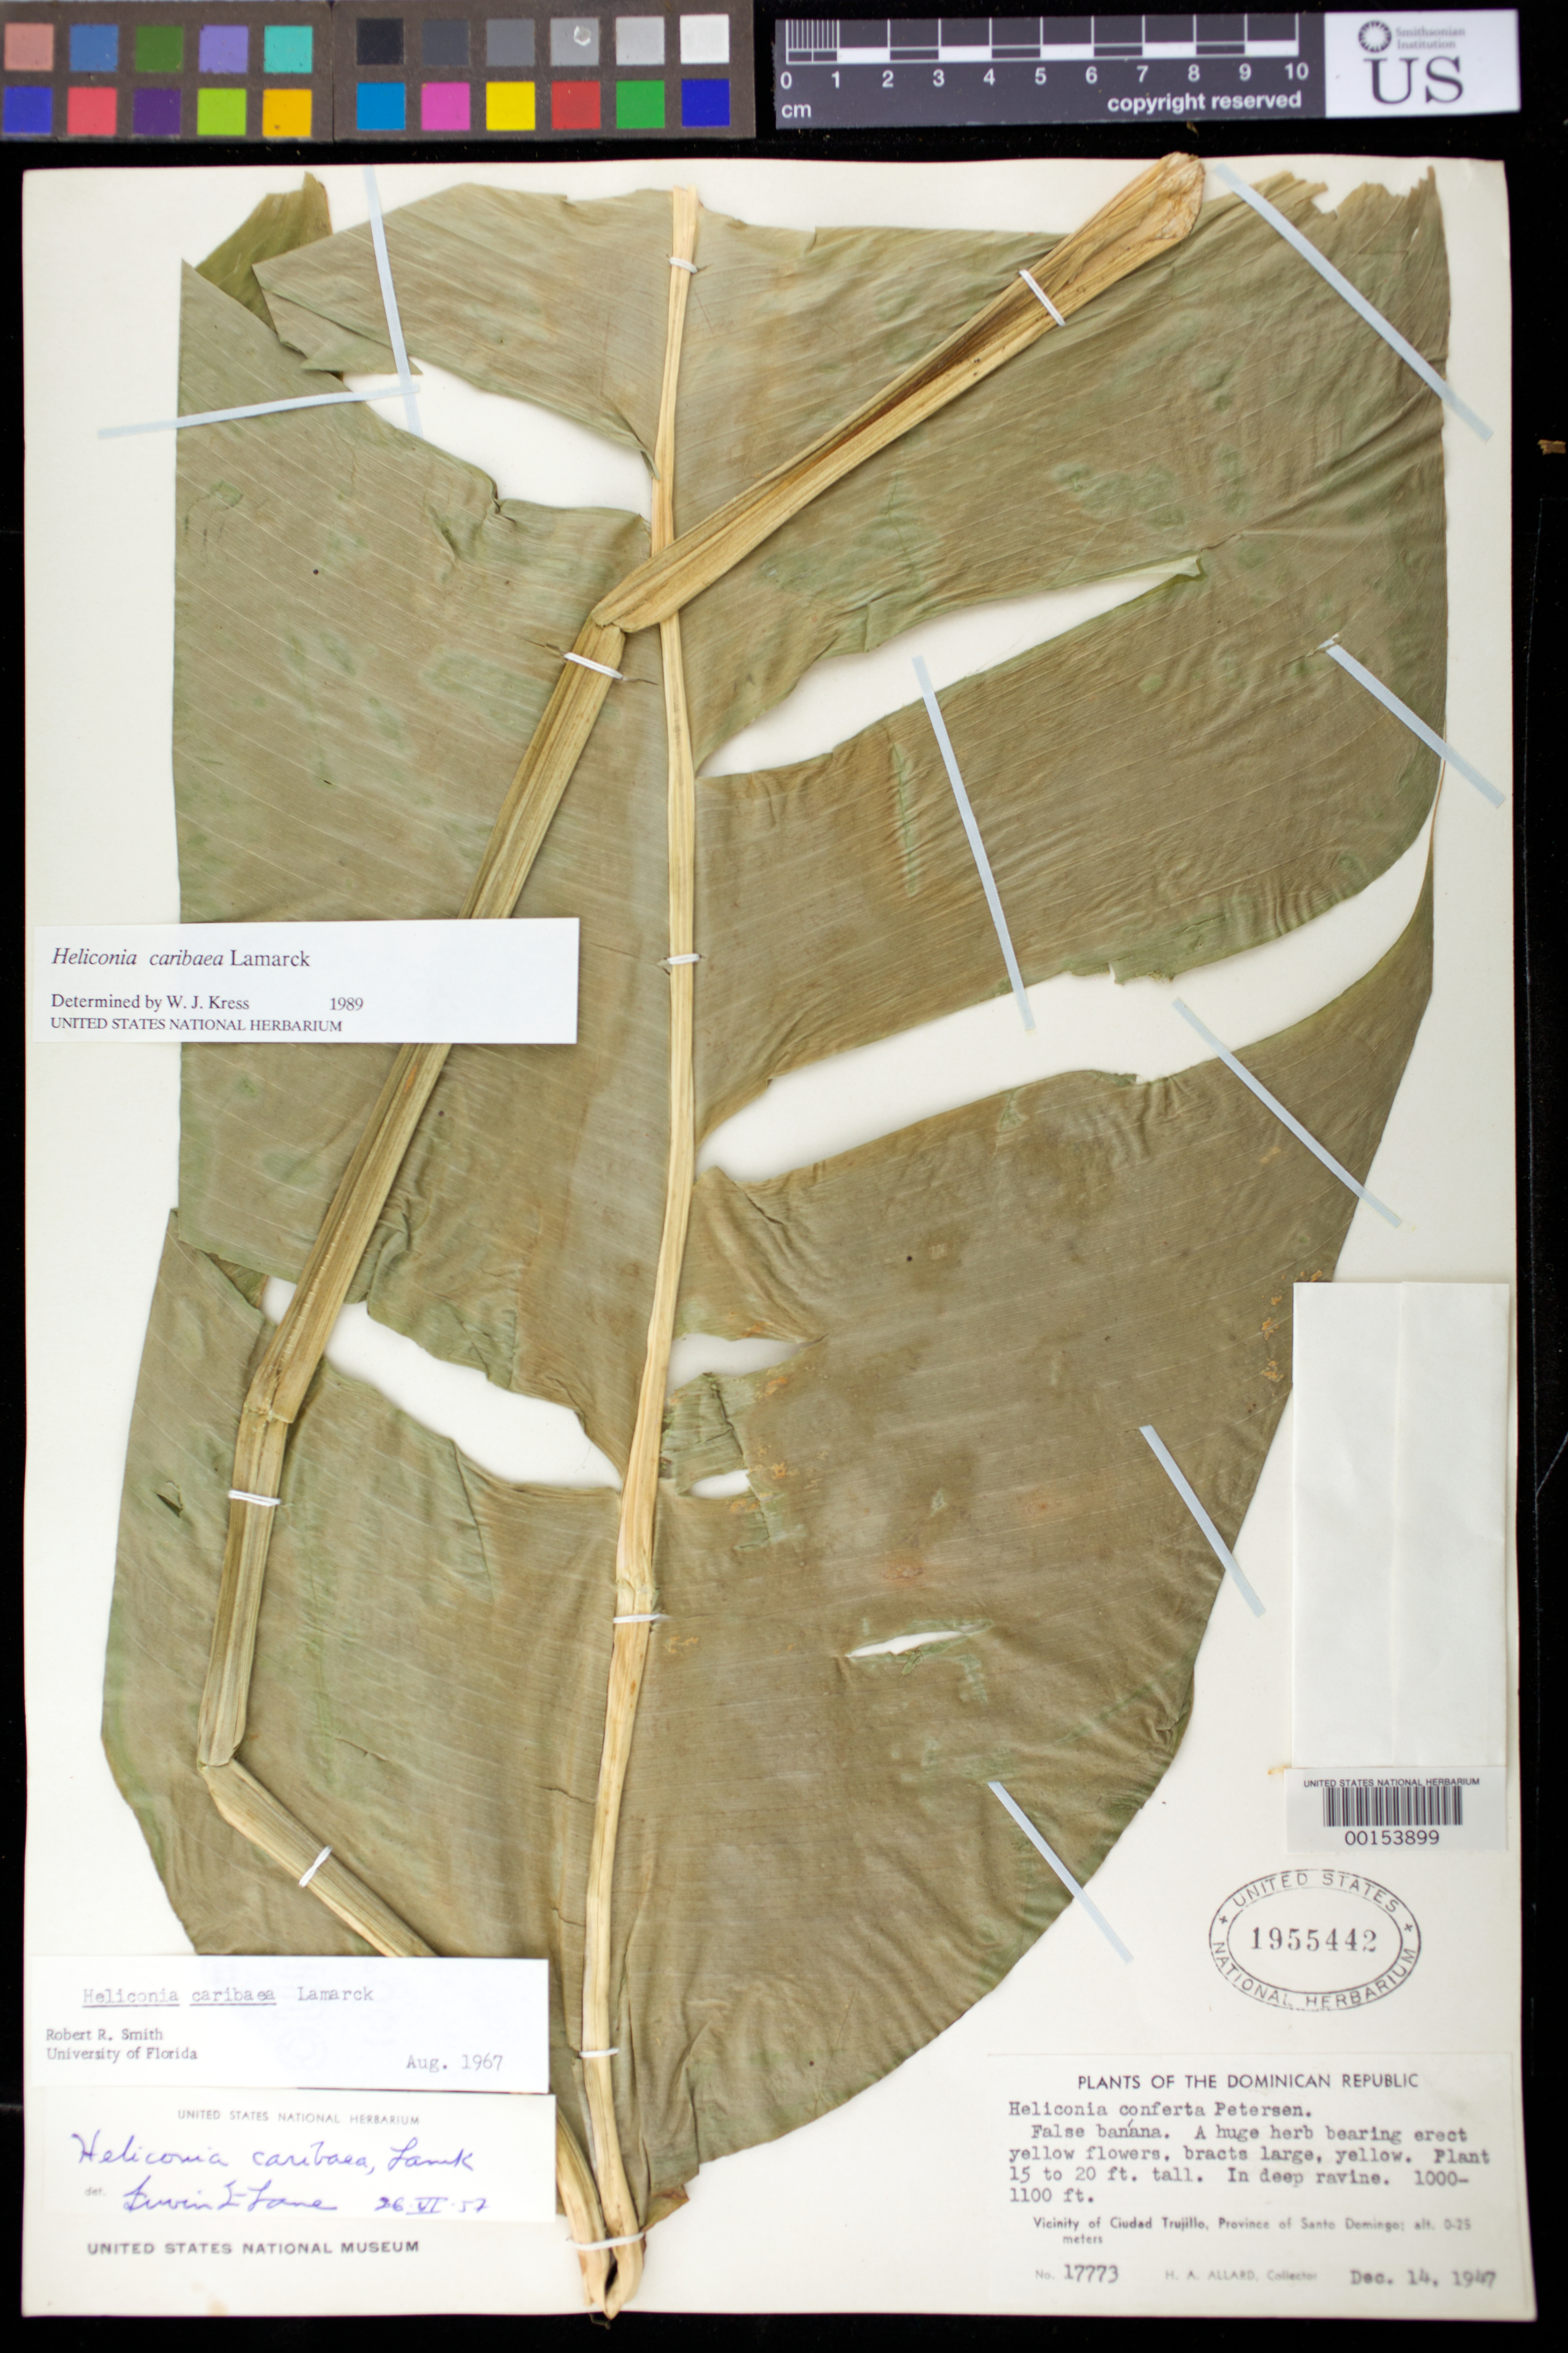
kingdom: Plantae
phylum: Tracheophyta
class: Liliopsida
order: Zingiberales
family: Heliconiaceae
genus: Heliconia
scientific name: Heliconia caribaea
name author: Lam.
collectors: H. A. Allard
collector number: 17773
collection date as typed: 14 Dec 1947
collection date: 1947-12-14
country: Dominican Republic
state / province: Distrito Nacional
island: Hispaniola Island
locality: Vicinity of ciudad trujillo, prov santo domingo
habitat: in original pine forest on steep slopes near highway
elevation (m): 305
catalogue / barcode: US 1955442